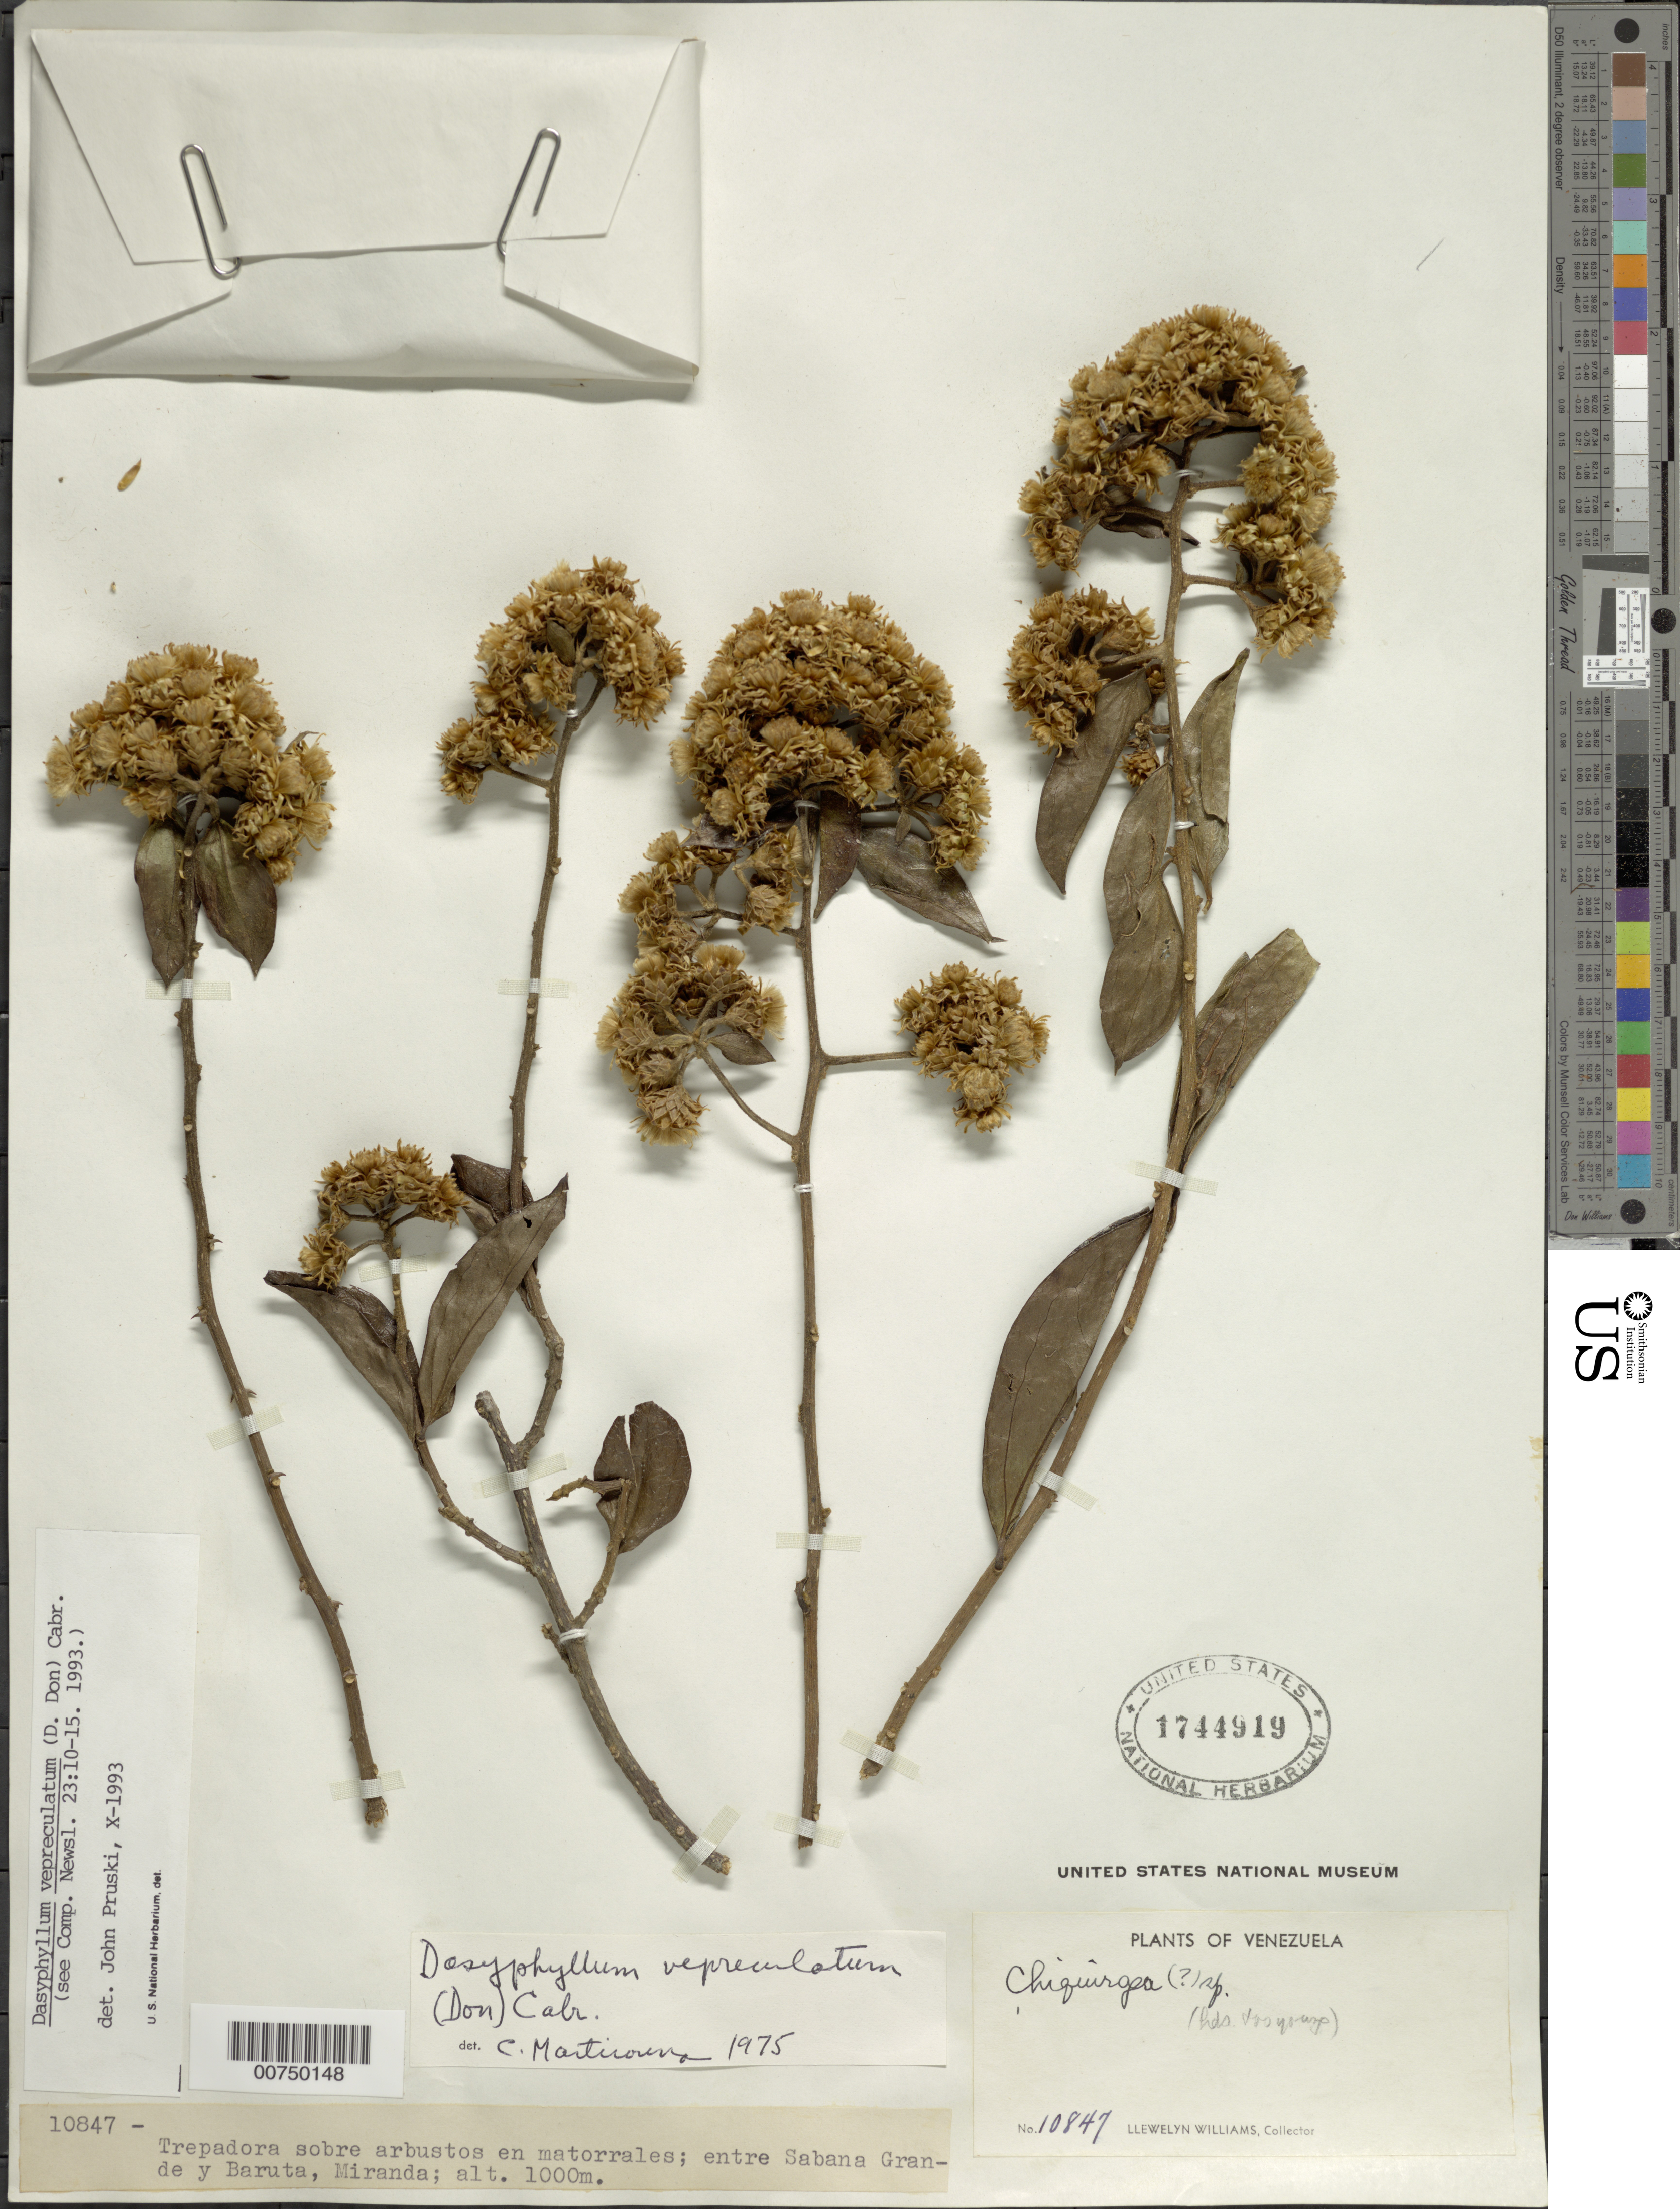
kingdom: Plantae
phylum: Tracheophyta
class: Magnoliopsida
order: Asterales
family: Asteraceae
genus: Dasyphyllum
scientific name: Dasyphyllum vepreculatum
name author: (D. Don) Cabrera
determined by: Pruski, J. F.; Funk, V. A.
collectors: Ll. Williams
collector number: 10847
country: Venezuela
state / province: Miranda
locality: Sabana Grande to Baruta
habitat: Sobre arbustos en matorrales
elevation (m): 1000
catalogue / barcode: US 1744919